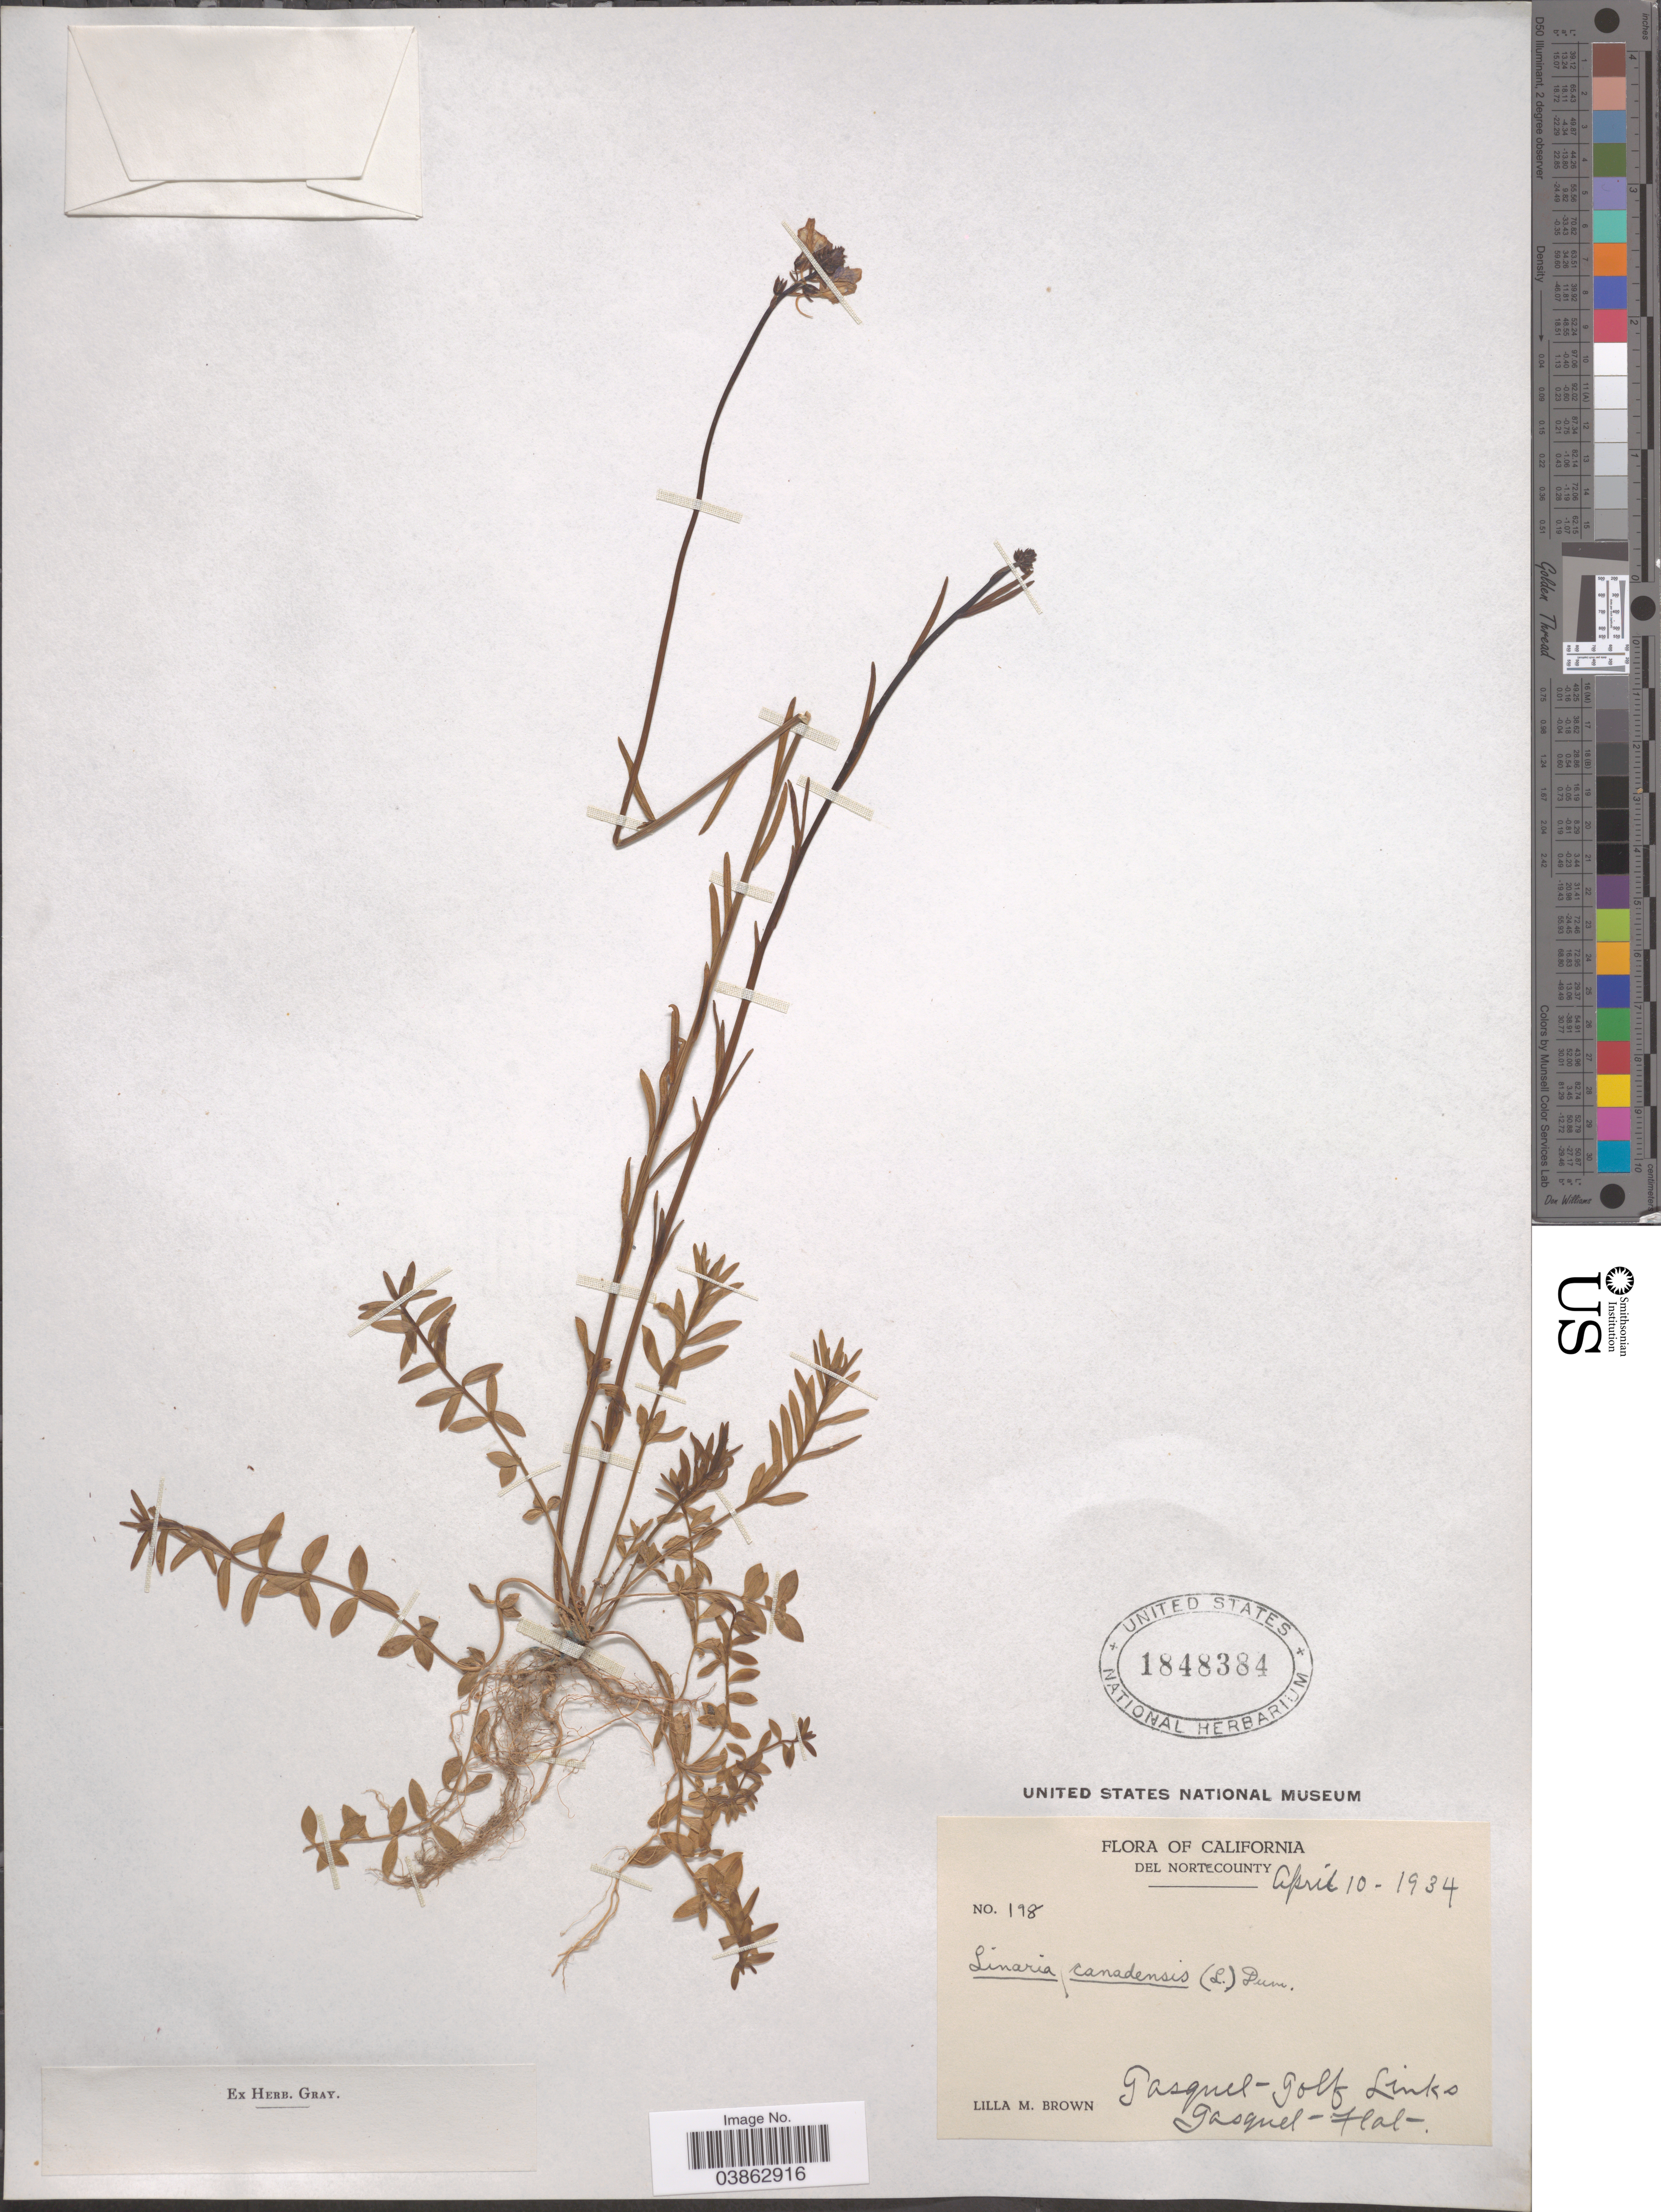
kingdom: Plantae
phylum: Tracheophyta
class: Magnoliopsida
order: Lamiales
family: Plantaginaceae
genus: Linaria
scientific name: Linaria texana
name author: Scheele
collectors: L. M. Brown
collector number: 198*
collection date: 1934-04-10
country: United States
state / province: California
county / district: Del Norte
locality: Del Norte County. Gasquet Golf Links. Gasquet.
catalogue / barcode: US 1848384